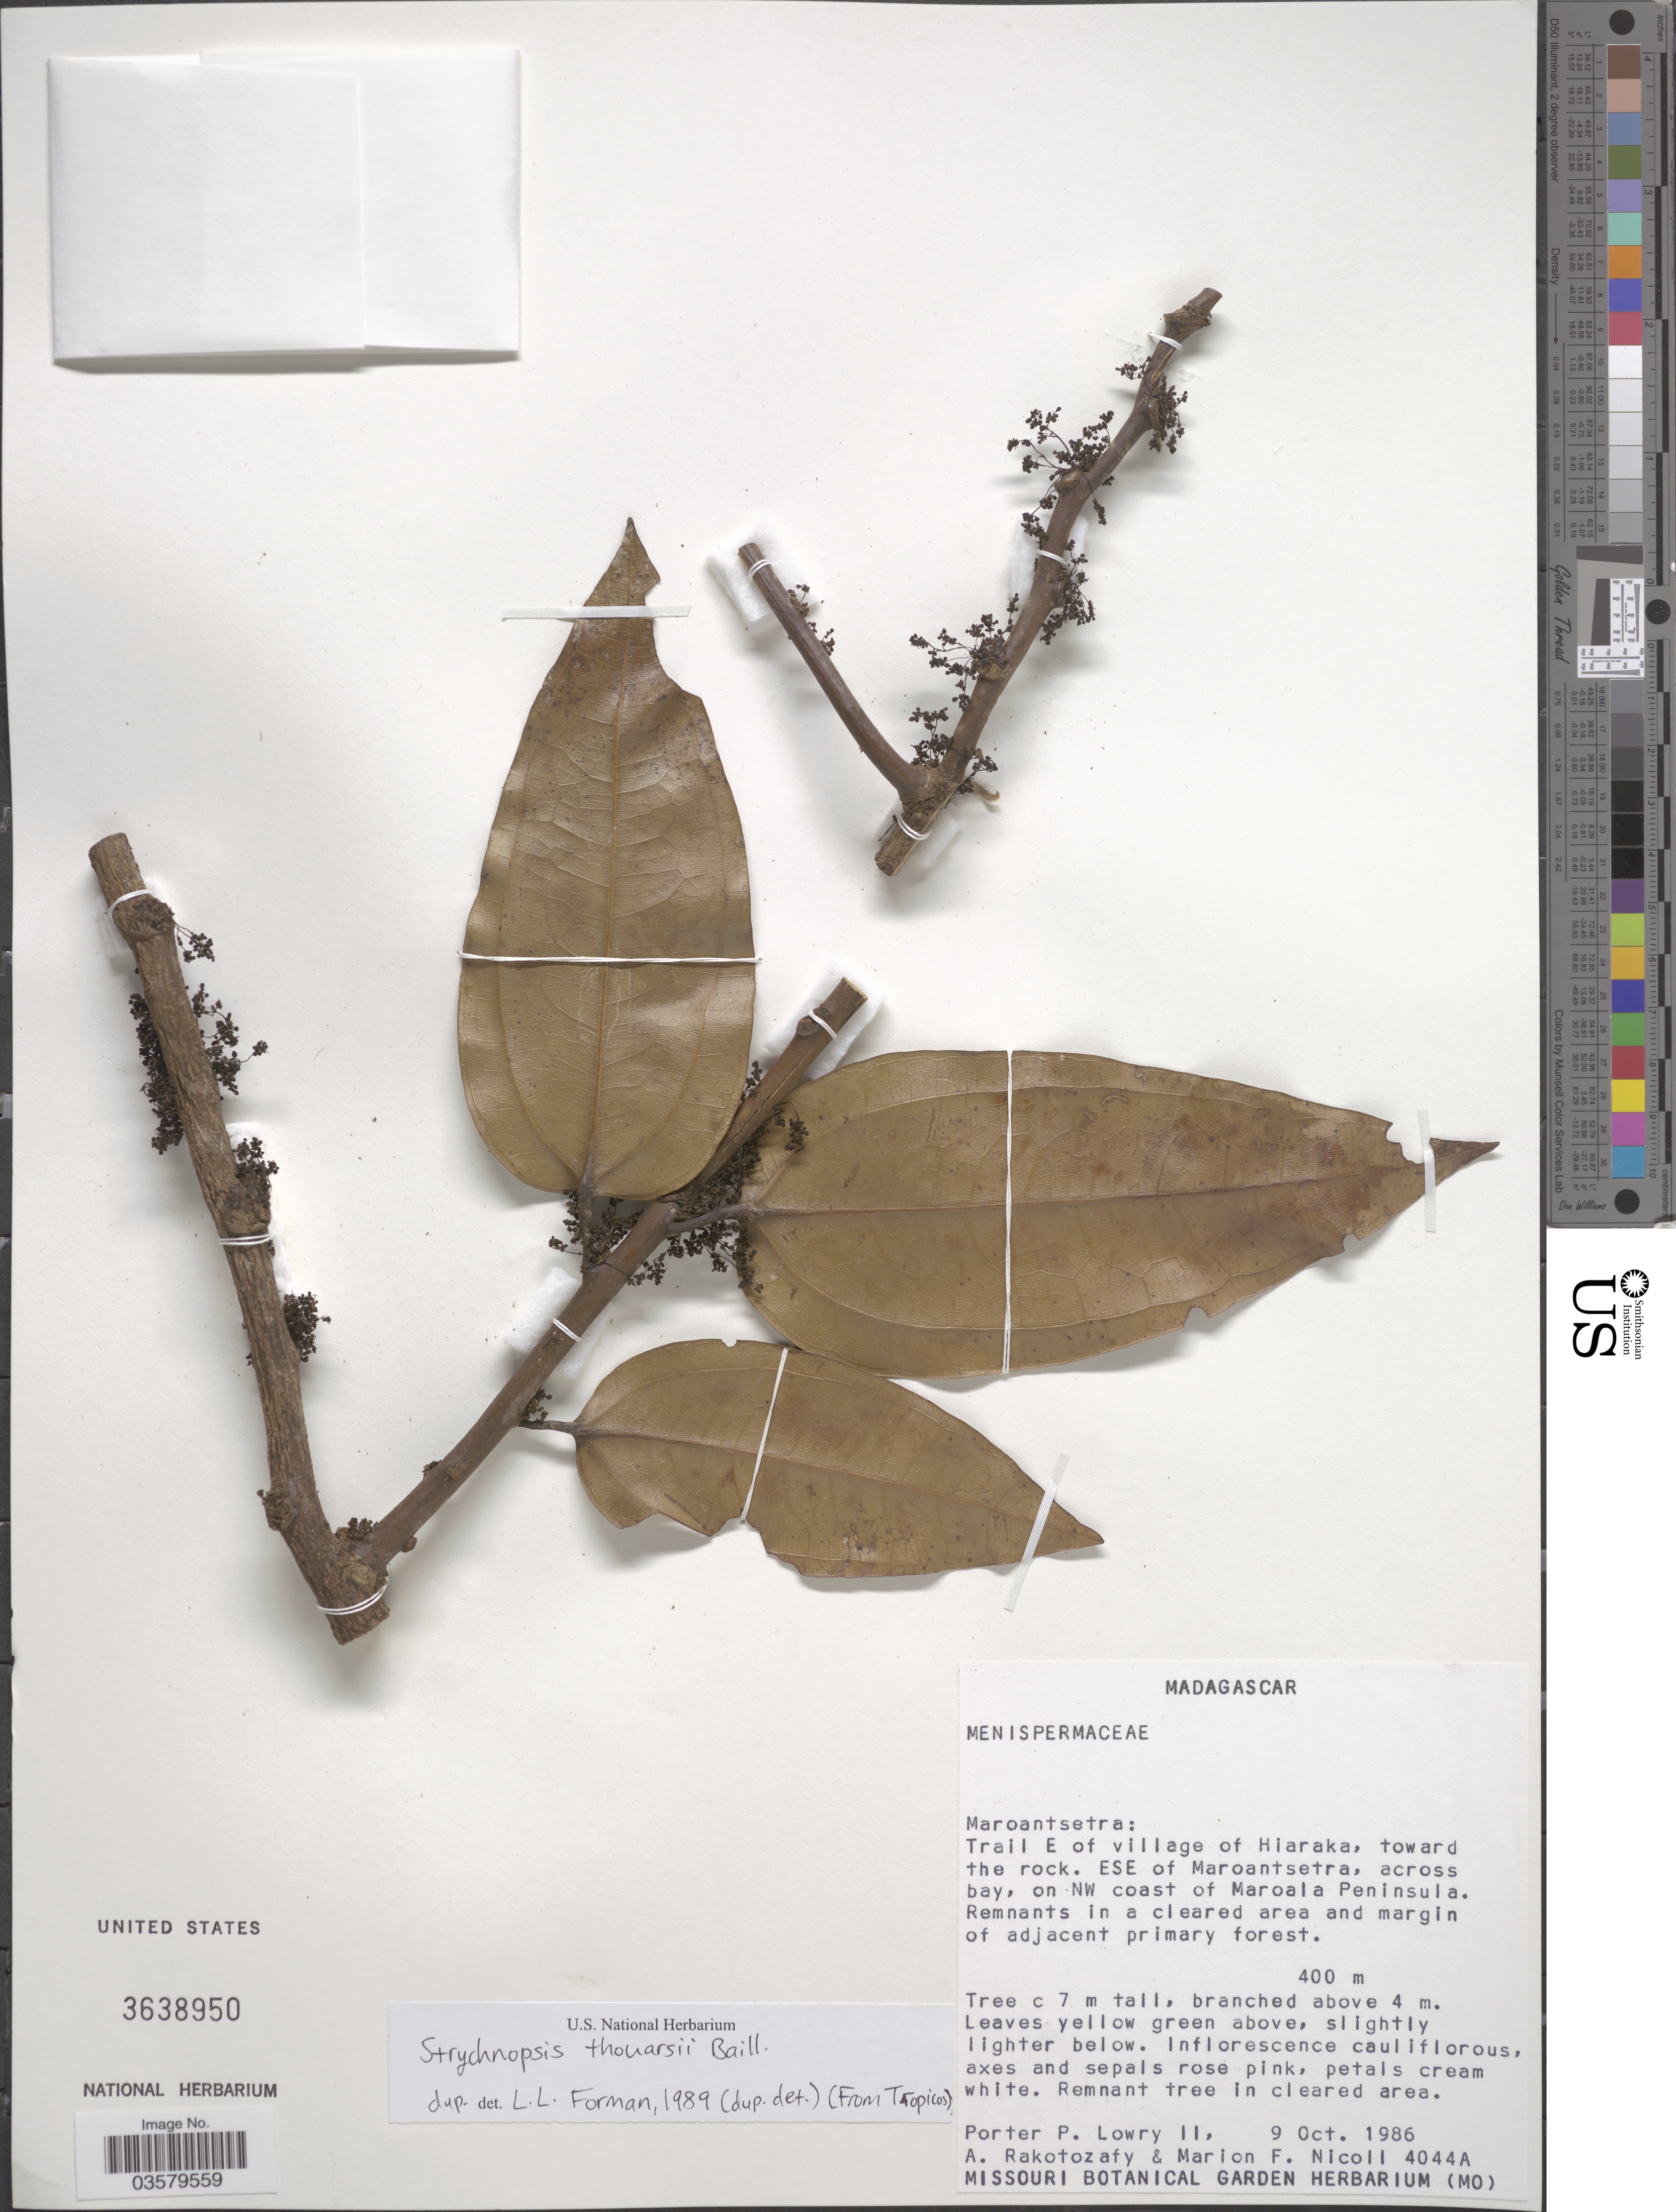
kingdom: Plantae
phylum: Tracheophyta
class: Magnoliopsida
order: Ranunculales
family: Menispermaceae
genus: Strychnopsis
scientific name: Strychnopsis thouarsii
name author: Baill.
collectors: P. P. Lowry, A. Rakotozafy & M. F. Nicoll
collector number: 4044A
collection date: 1986-10-09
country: Madagascar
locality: Maroantsetra: Trail E of village of Hiaraka, toward the rock. ESE of Maroantsetra, across bay, on NW coast of Maroala Peninsula.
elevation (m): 400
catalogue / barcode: US 3638950